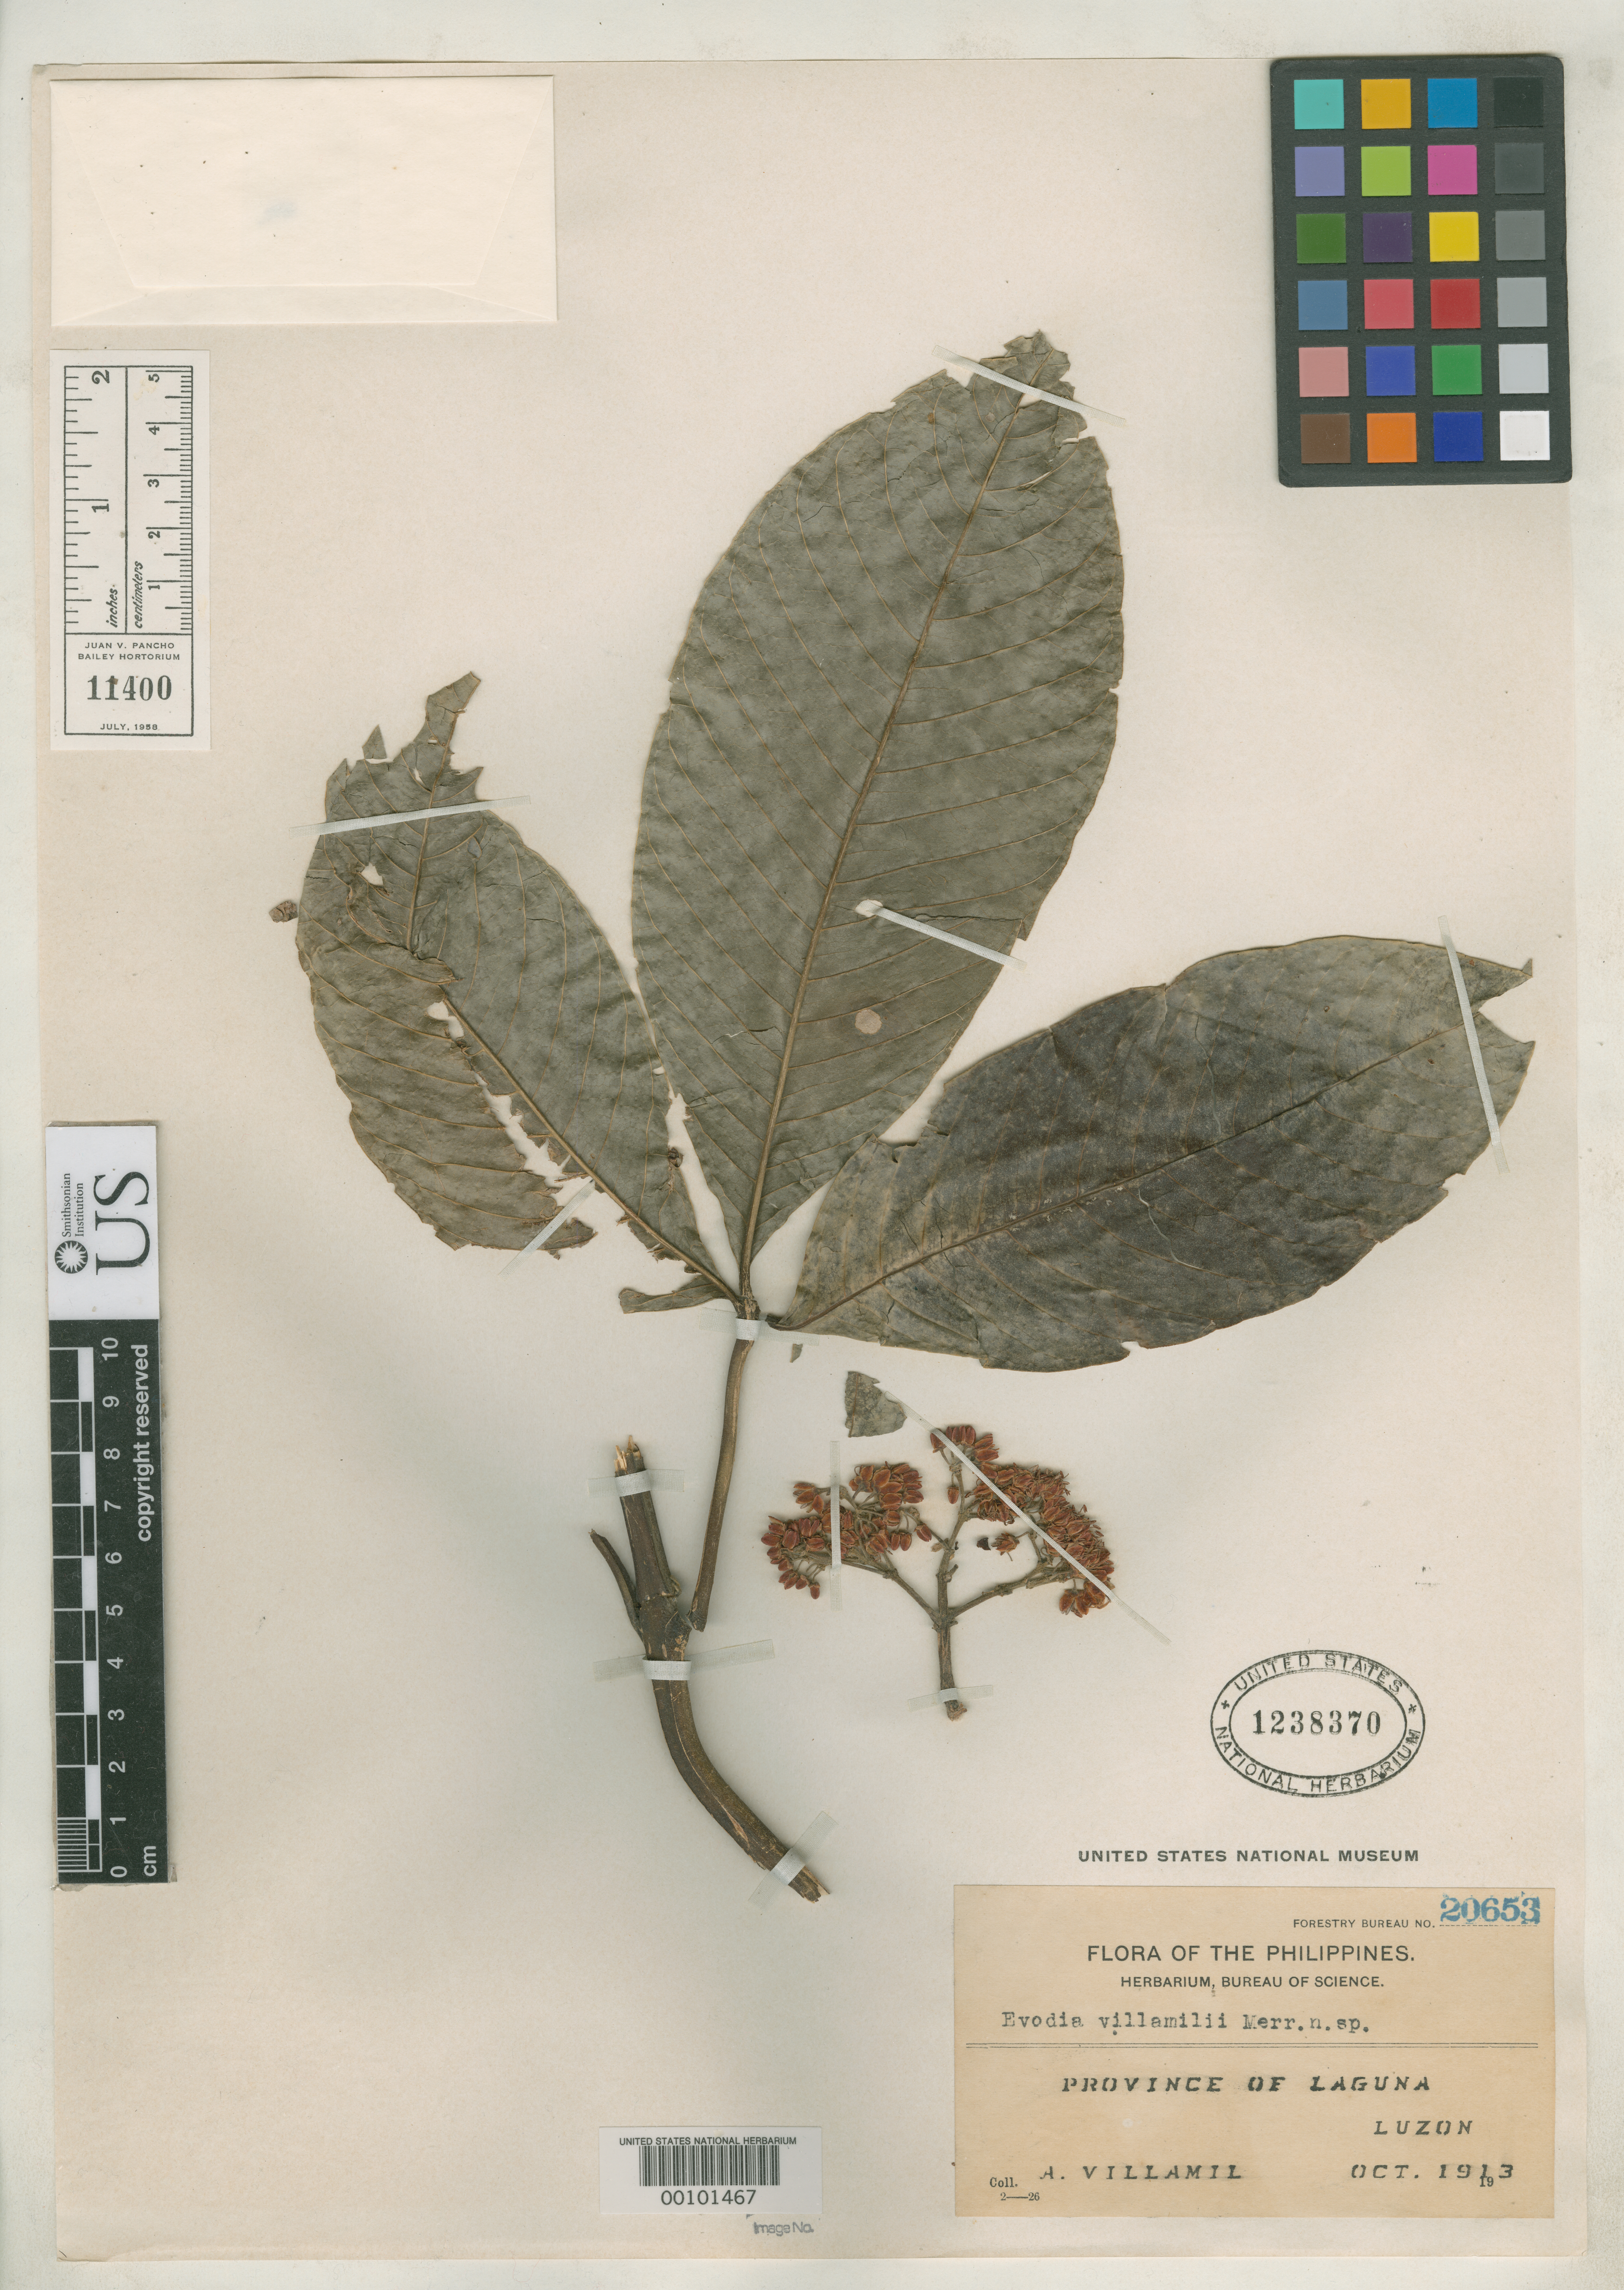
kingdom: Plantae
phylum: Tracheophyta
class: Magnoliopsida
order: Sapindales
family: Rutaceae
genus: Euodia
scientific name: Euodia villamilii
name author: Merr.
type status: Isotype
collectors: A. Villamil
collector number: Bur. Sci. 20653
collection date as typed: Oct 1913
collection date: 1913-10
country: Philippines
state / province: Calabarzon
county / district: Laguna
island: Luzon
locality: Mt. Maquiling.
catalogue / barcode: US 1238370